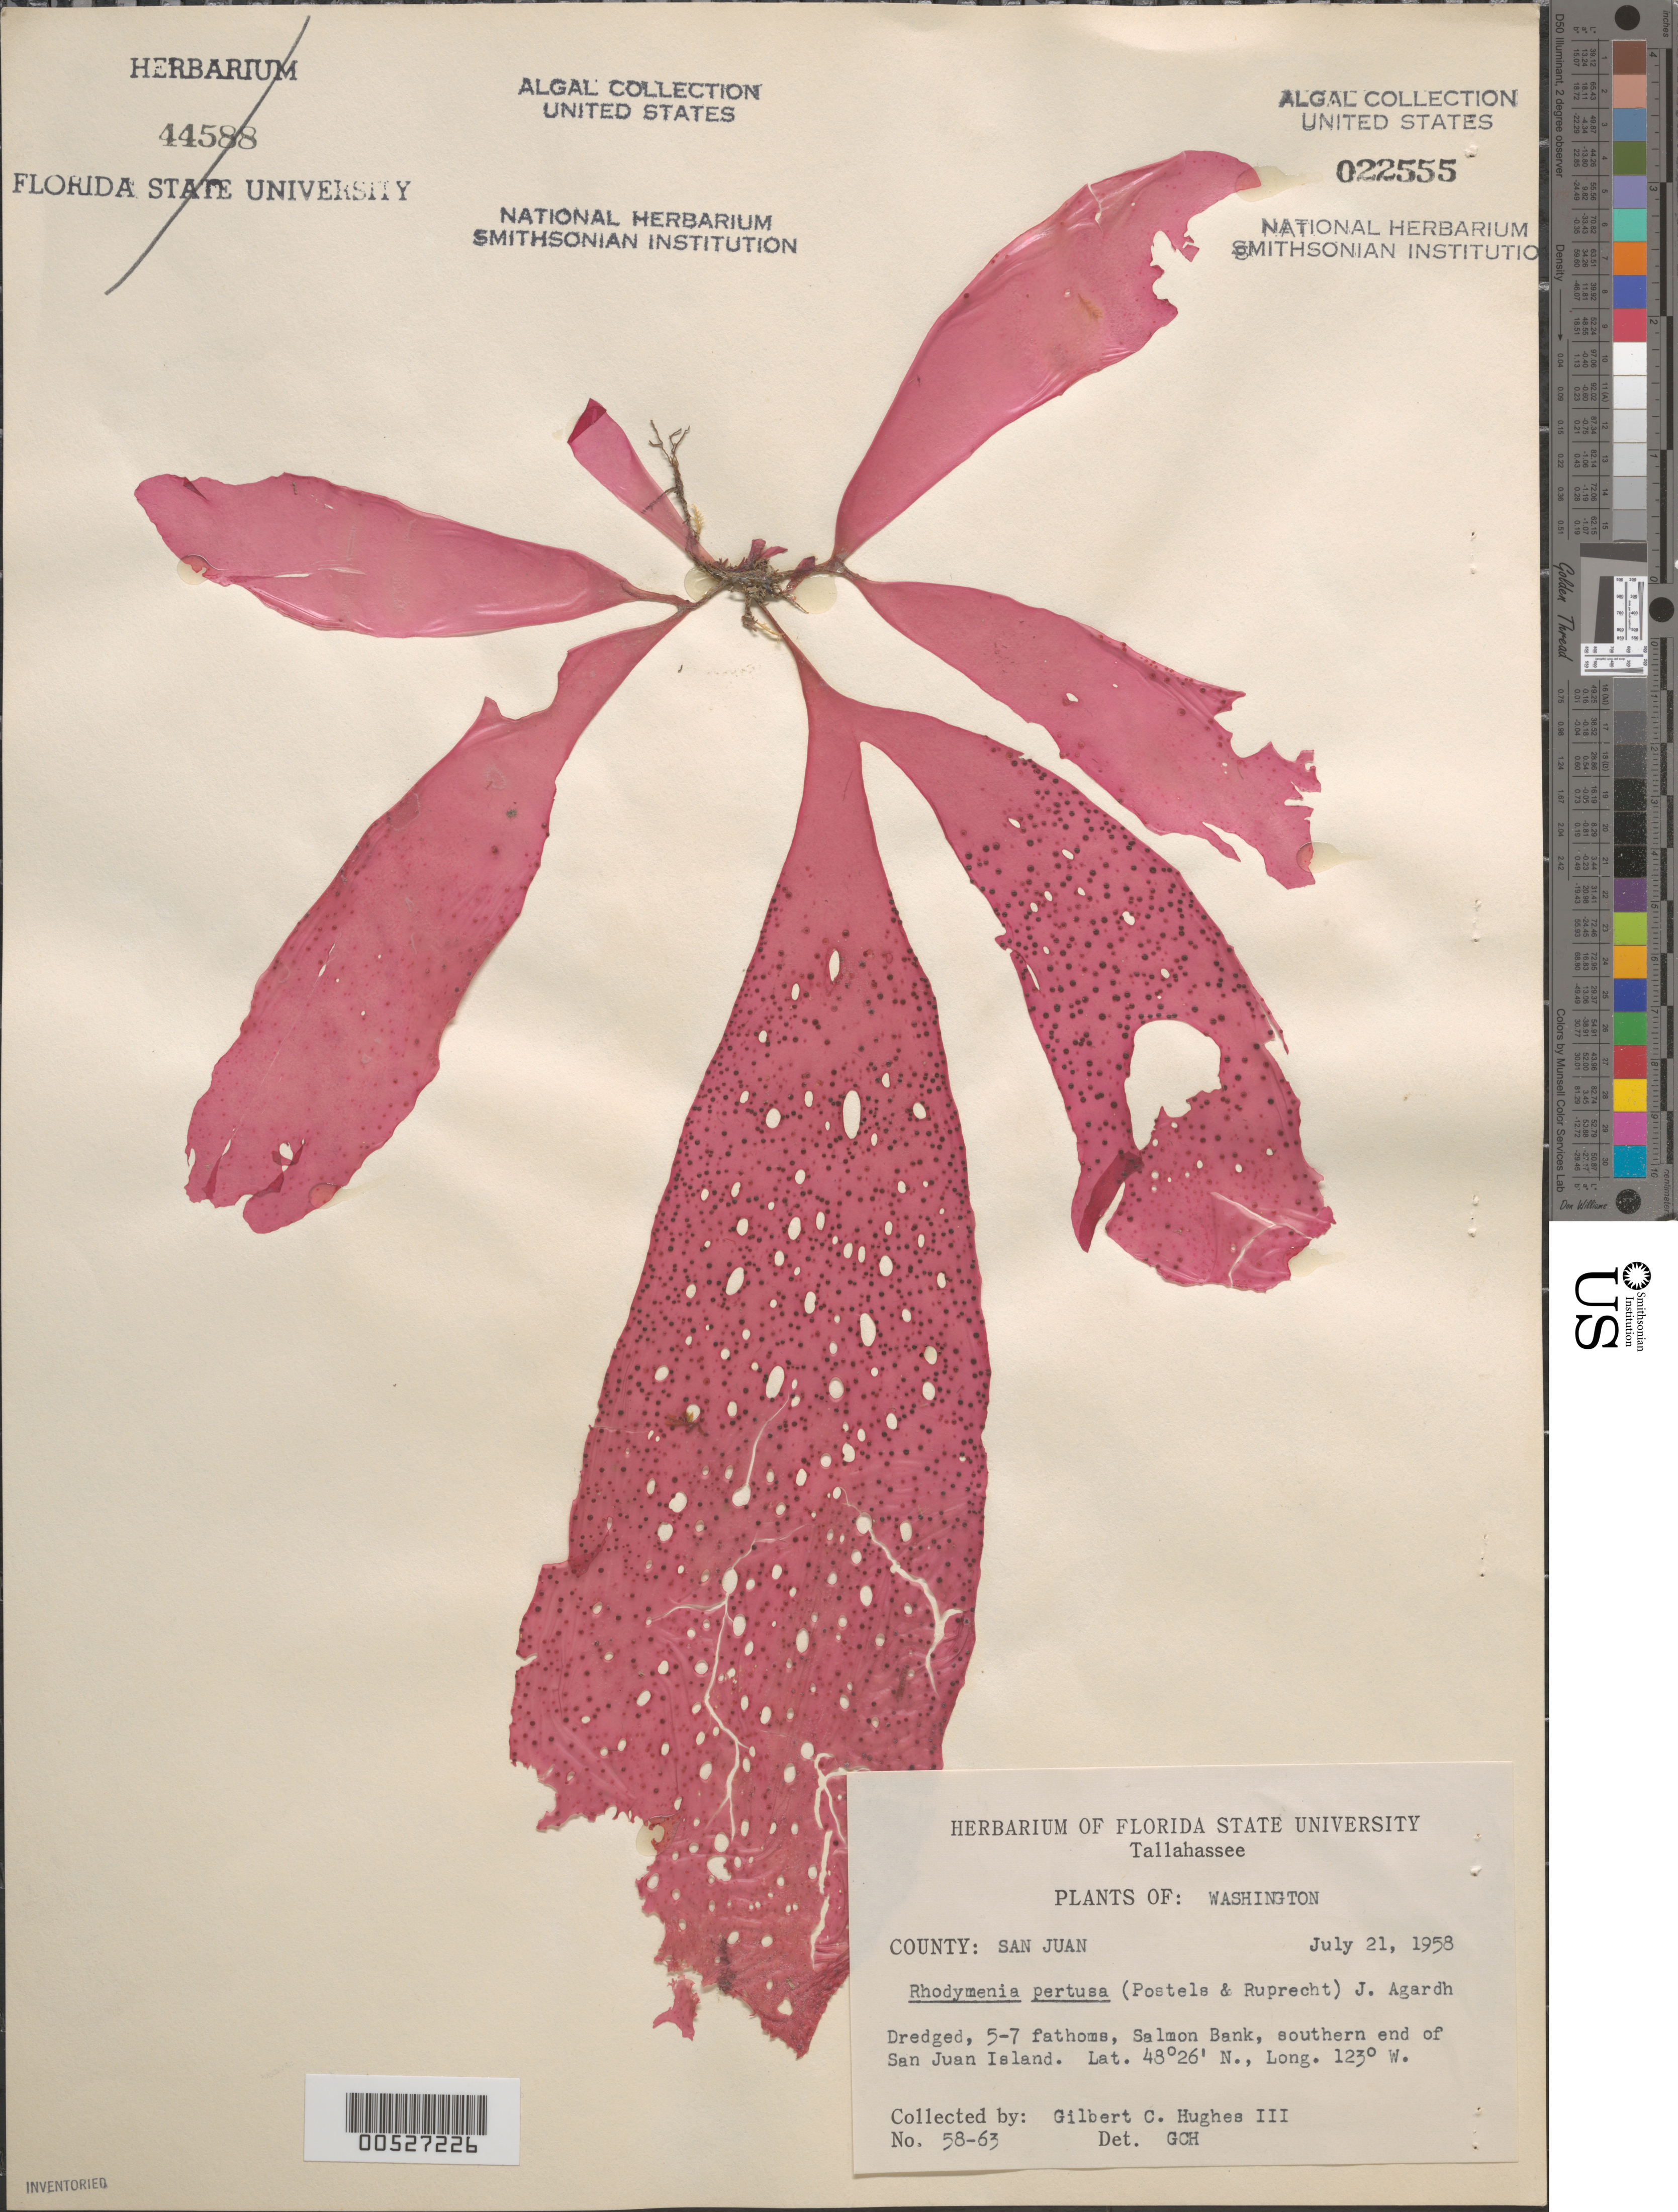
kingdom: Plantae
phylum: Rhodophyta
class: Florideophyceae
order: Rhodymeniales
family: Rhodymeniaceae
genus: Rhodymenia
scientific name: Rhodymenia pertusa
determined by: Hughes III, G. C.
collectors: G. Hughes III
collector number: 58-63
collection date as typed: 21 Jul 1958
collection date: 1958-07-21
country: United States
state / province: Washington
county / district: San Juan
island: San Juan Island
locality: Salmon Bank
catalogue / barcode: US 22555